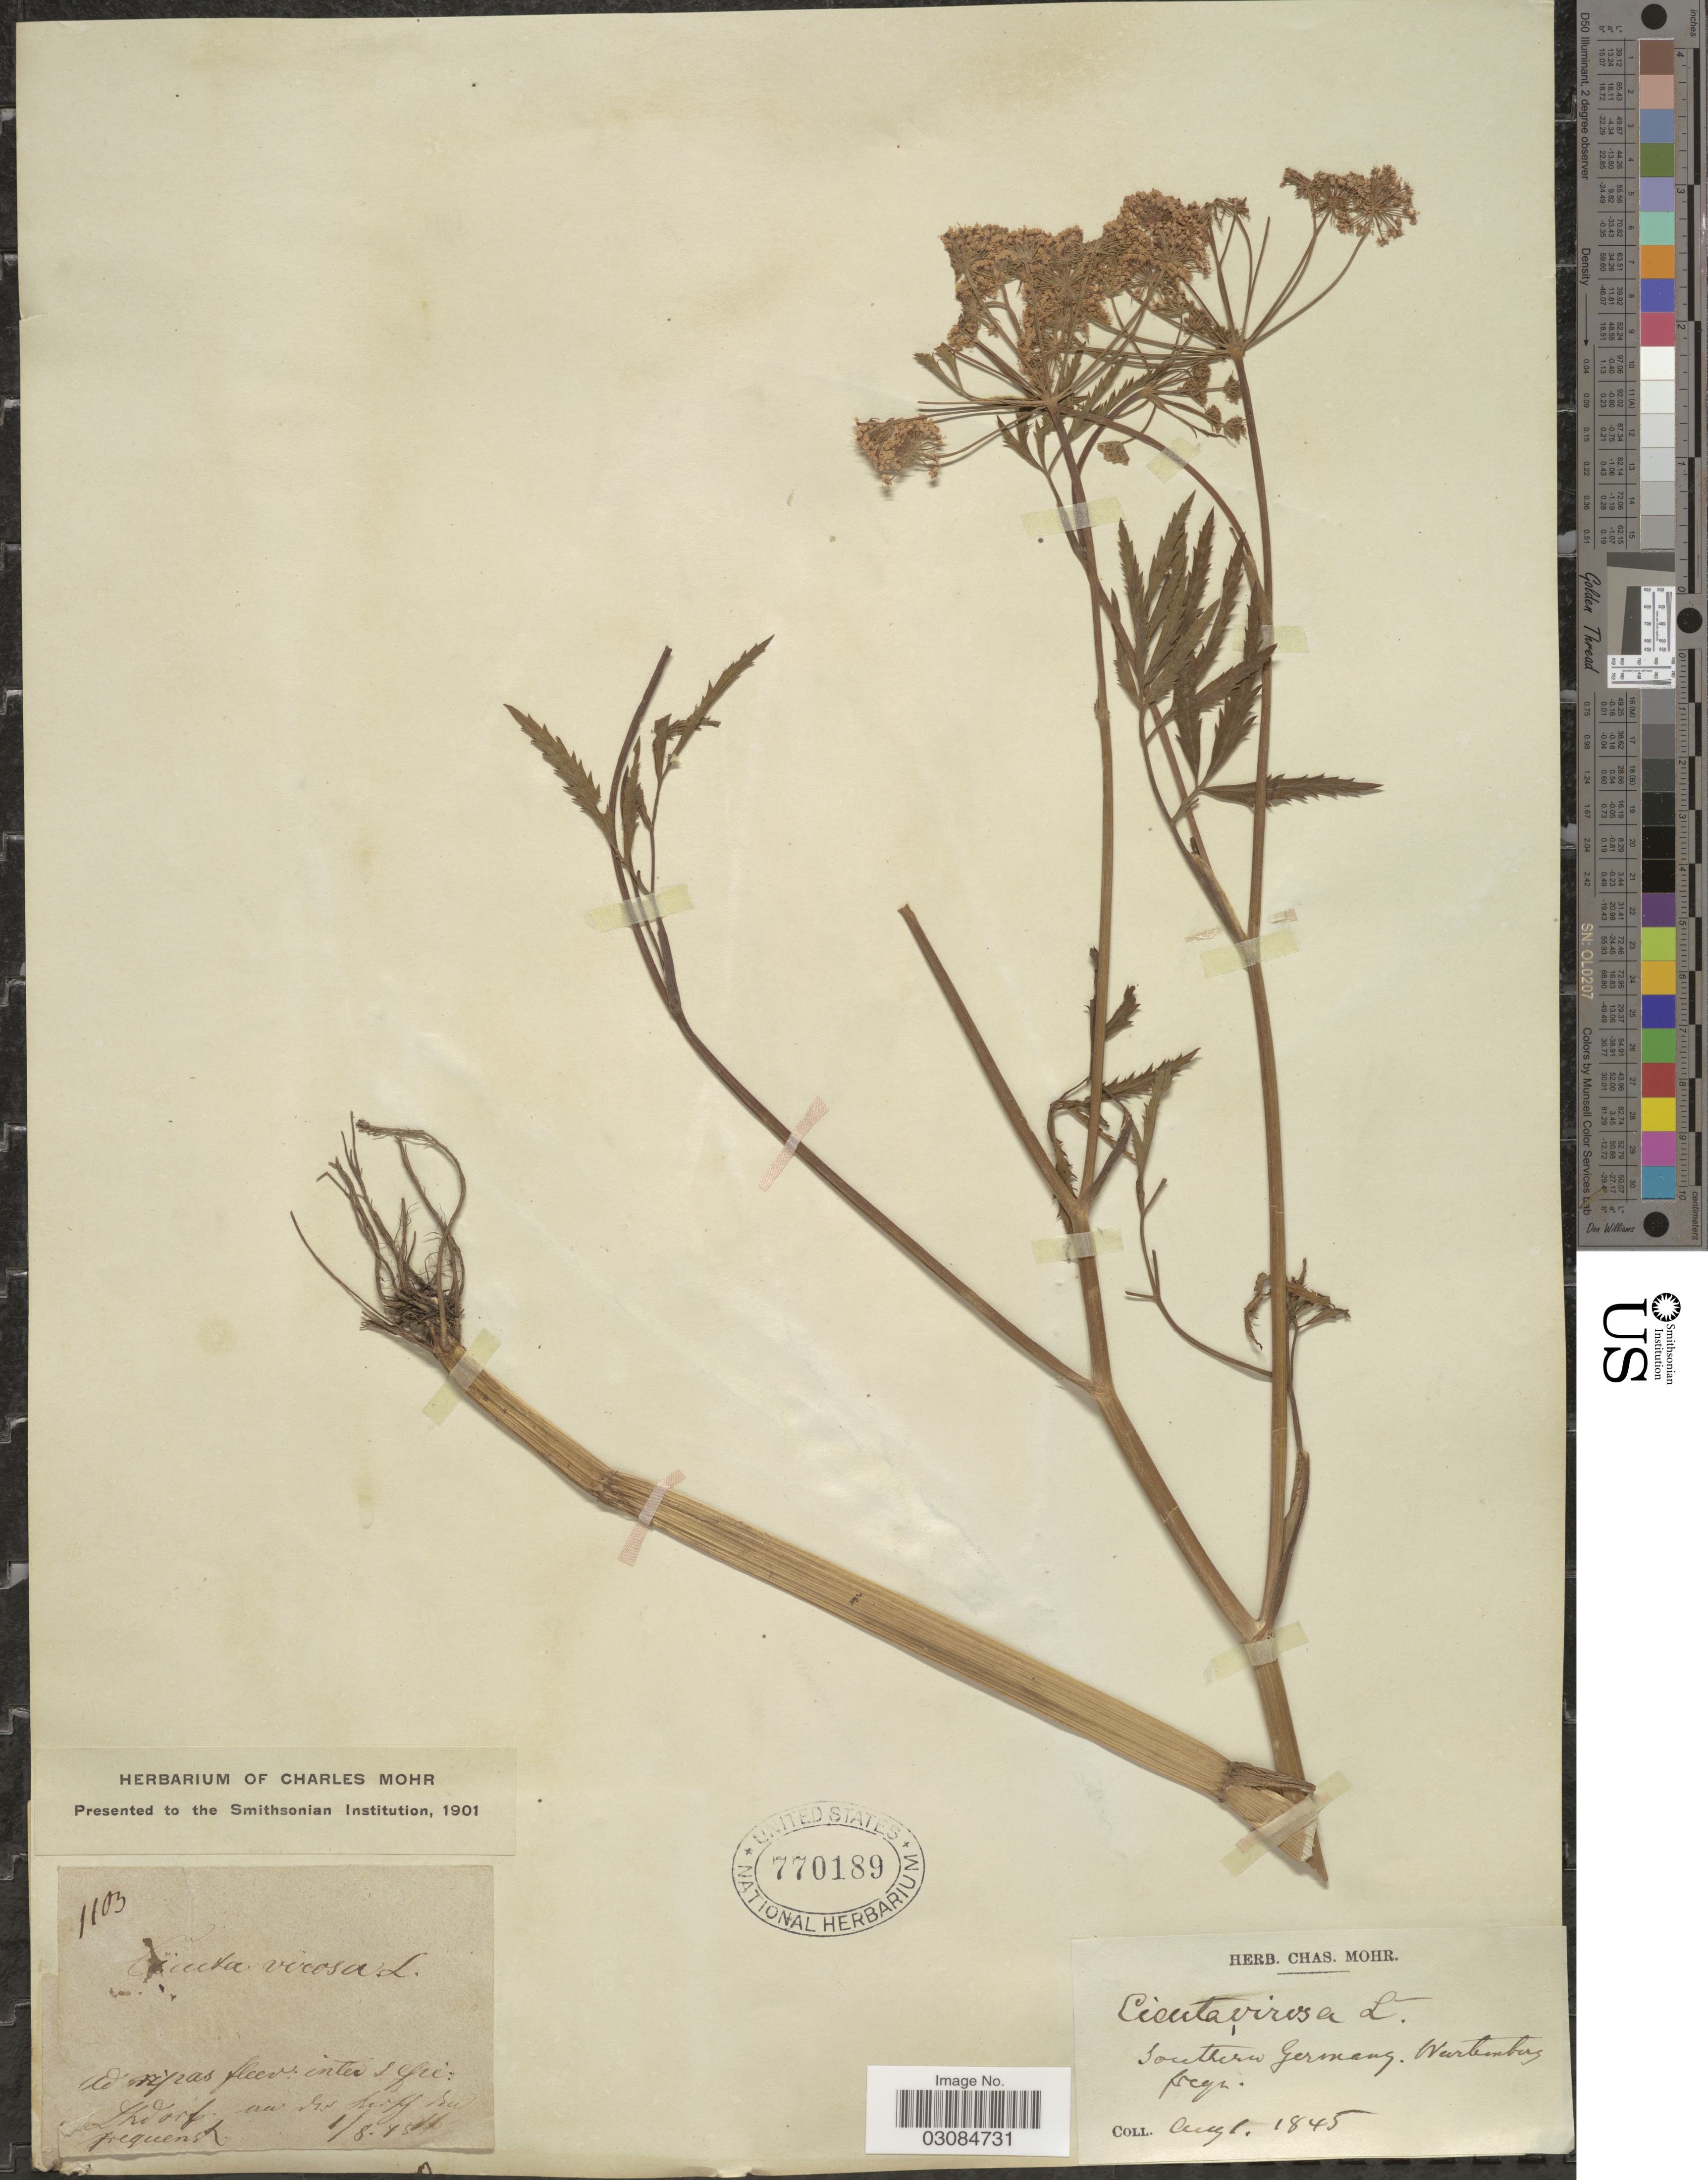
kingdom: Plantae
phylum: Tracheophyta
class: Magnoliopsida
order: Apiales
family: Apiaceae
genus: Cicuta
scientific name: Cicuta virosa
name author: L.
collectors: ex herb. Charles Mohr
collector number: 1103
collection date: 1845-08-01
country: Germany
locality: Southern Germany. Wurtemburg.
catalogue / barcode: US 770189